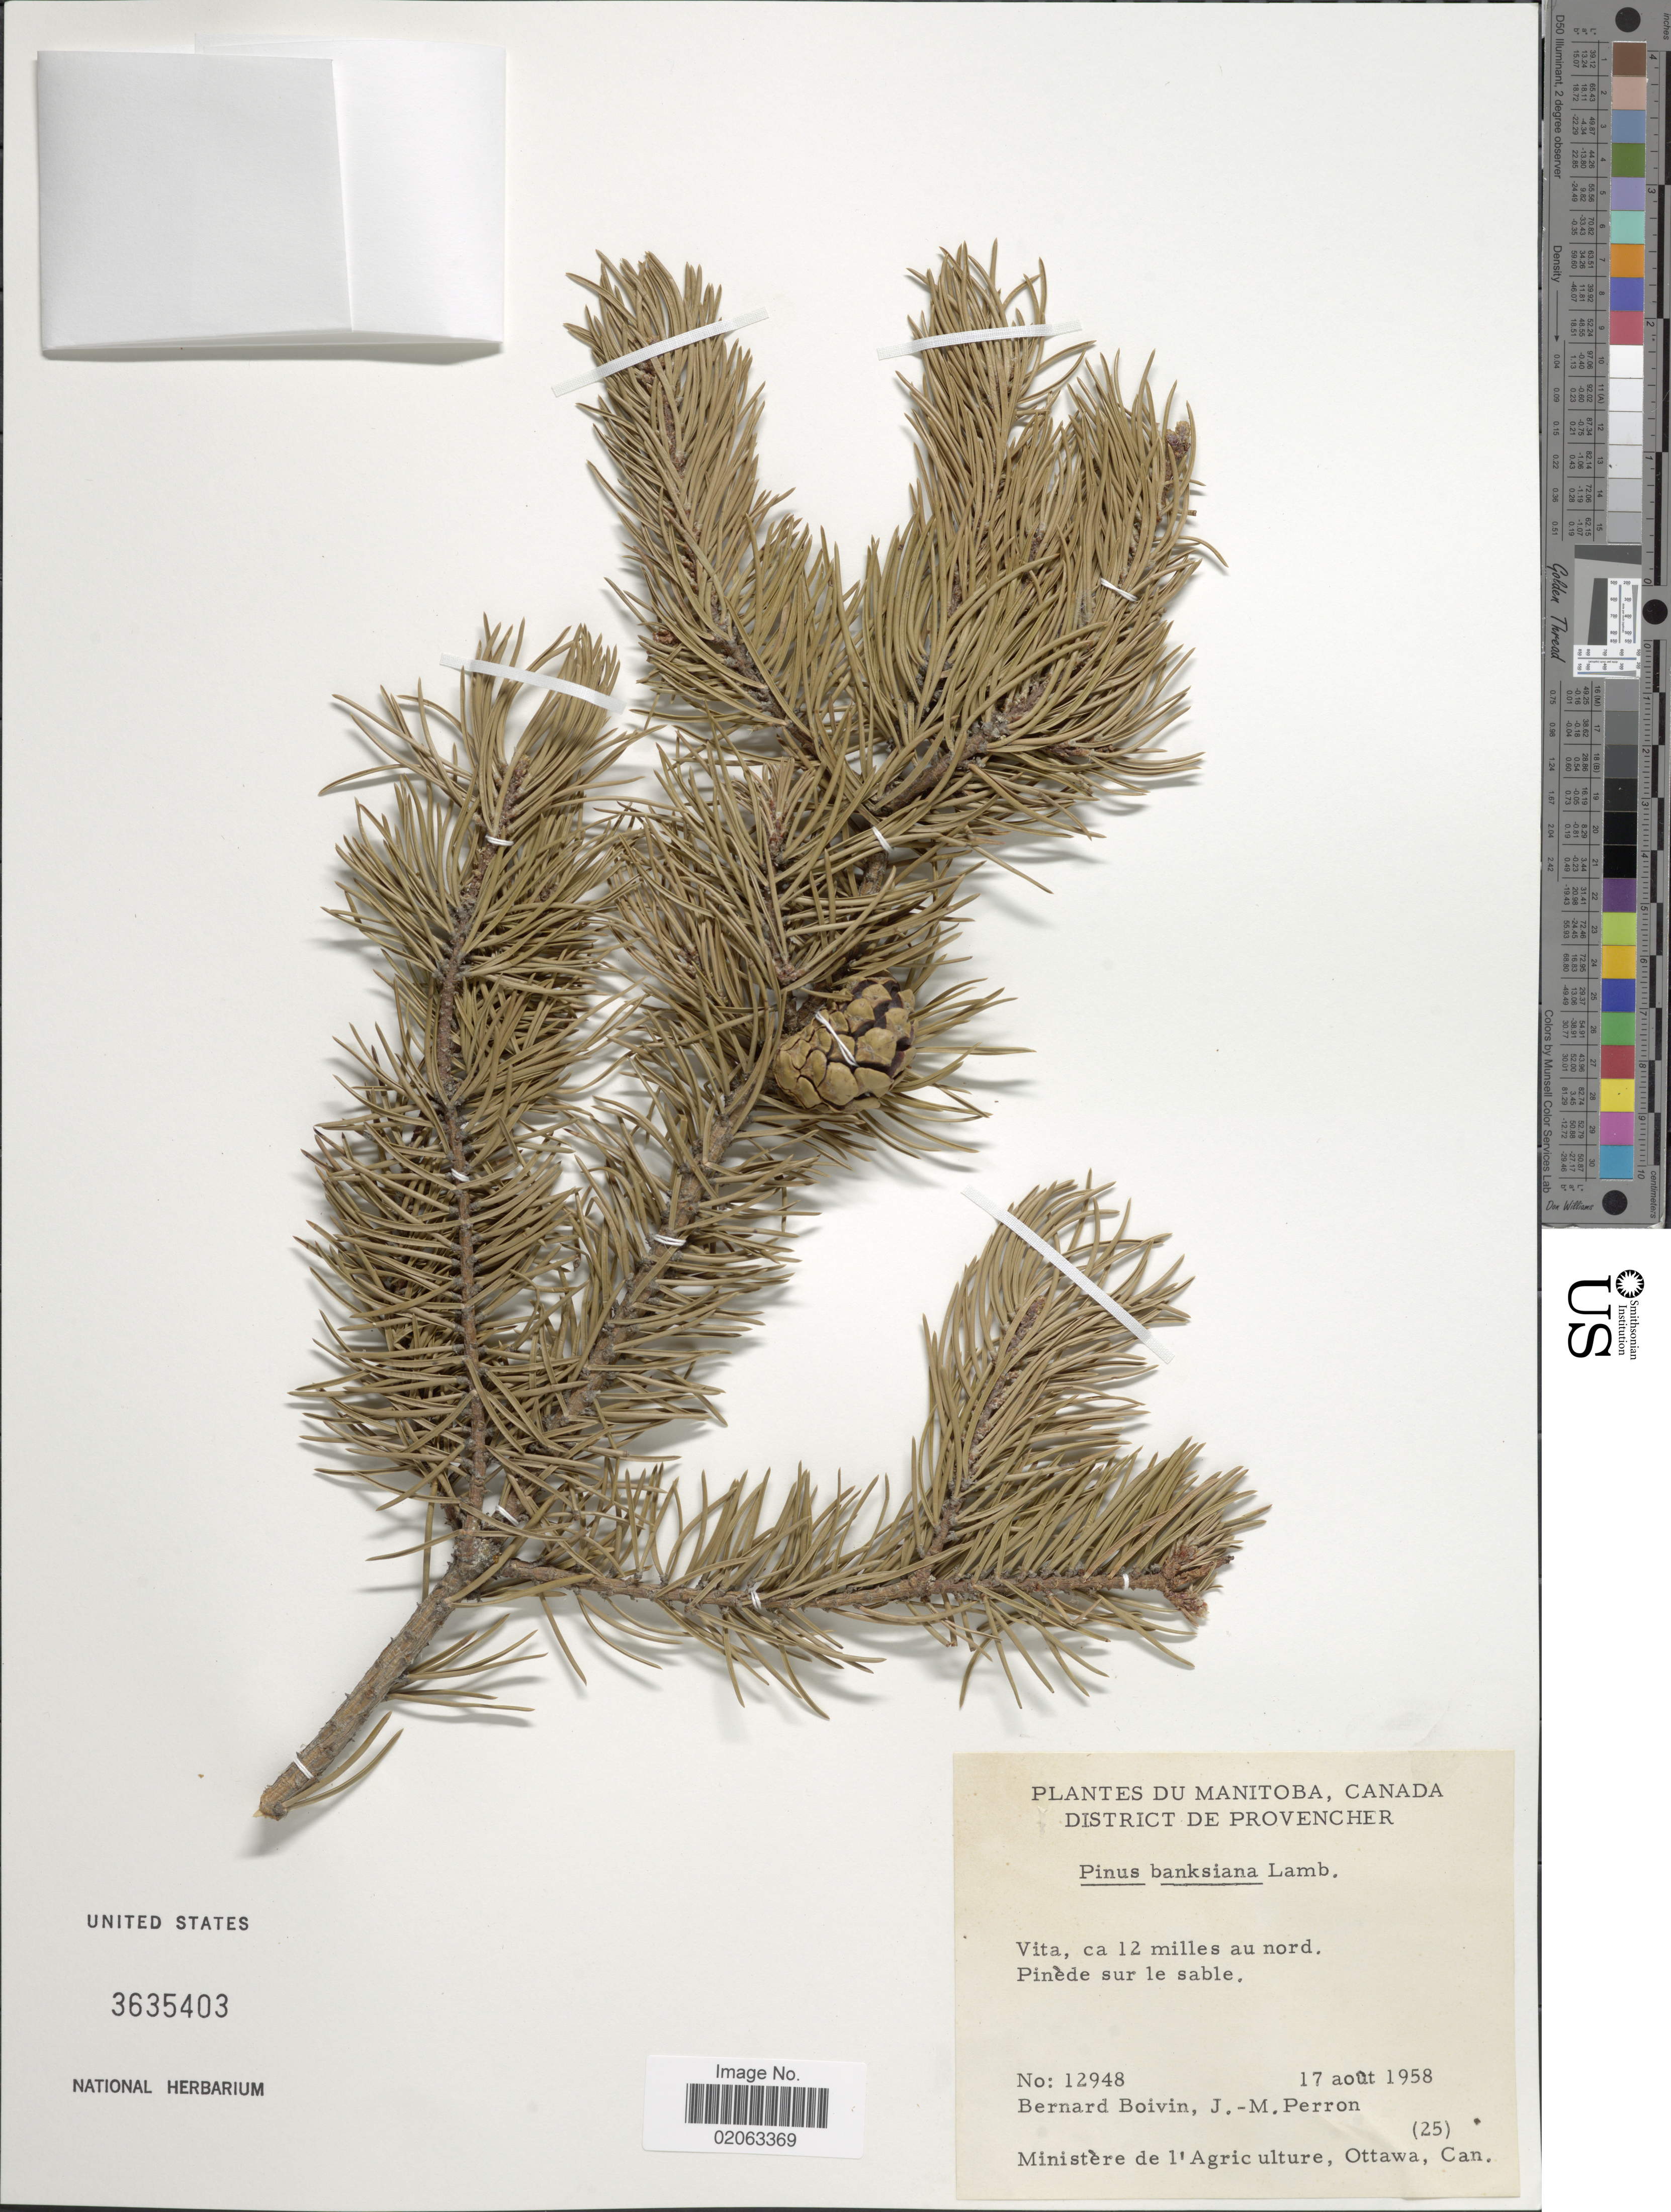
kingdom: Plantae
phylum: Tracheophyta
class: Pinopsida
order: Pinales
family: Pinaceae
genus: Pinus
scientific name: Pinus banksiana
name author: Lamb.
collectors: J. R. B. Boivin & J. Perron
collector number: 12948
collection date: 1958-08-17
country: Canada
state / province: Manitoba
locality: District de Provencher, Vita, ca 12 miles au nord, Pinède sur le sable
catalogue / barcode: US 3635403